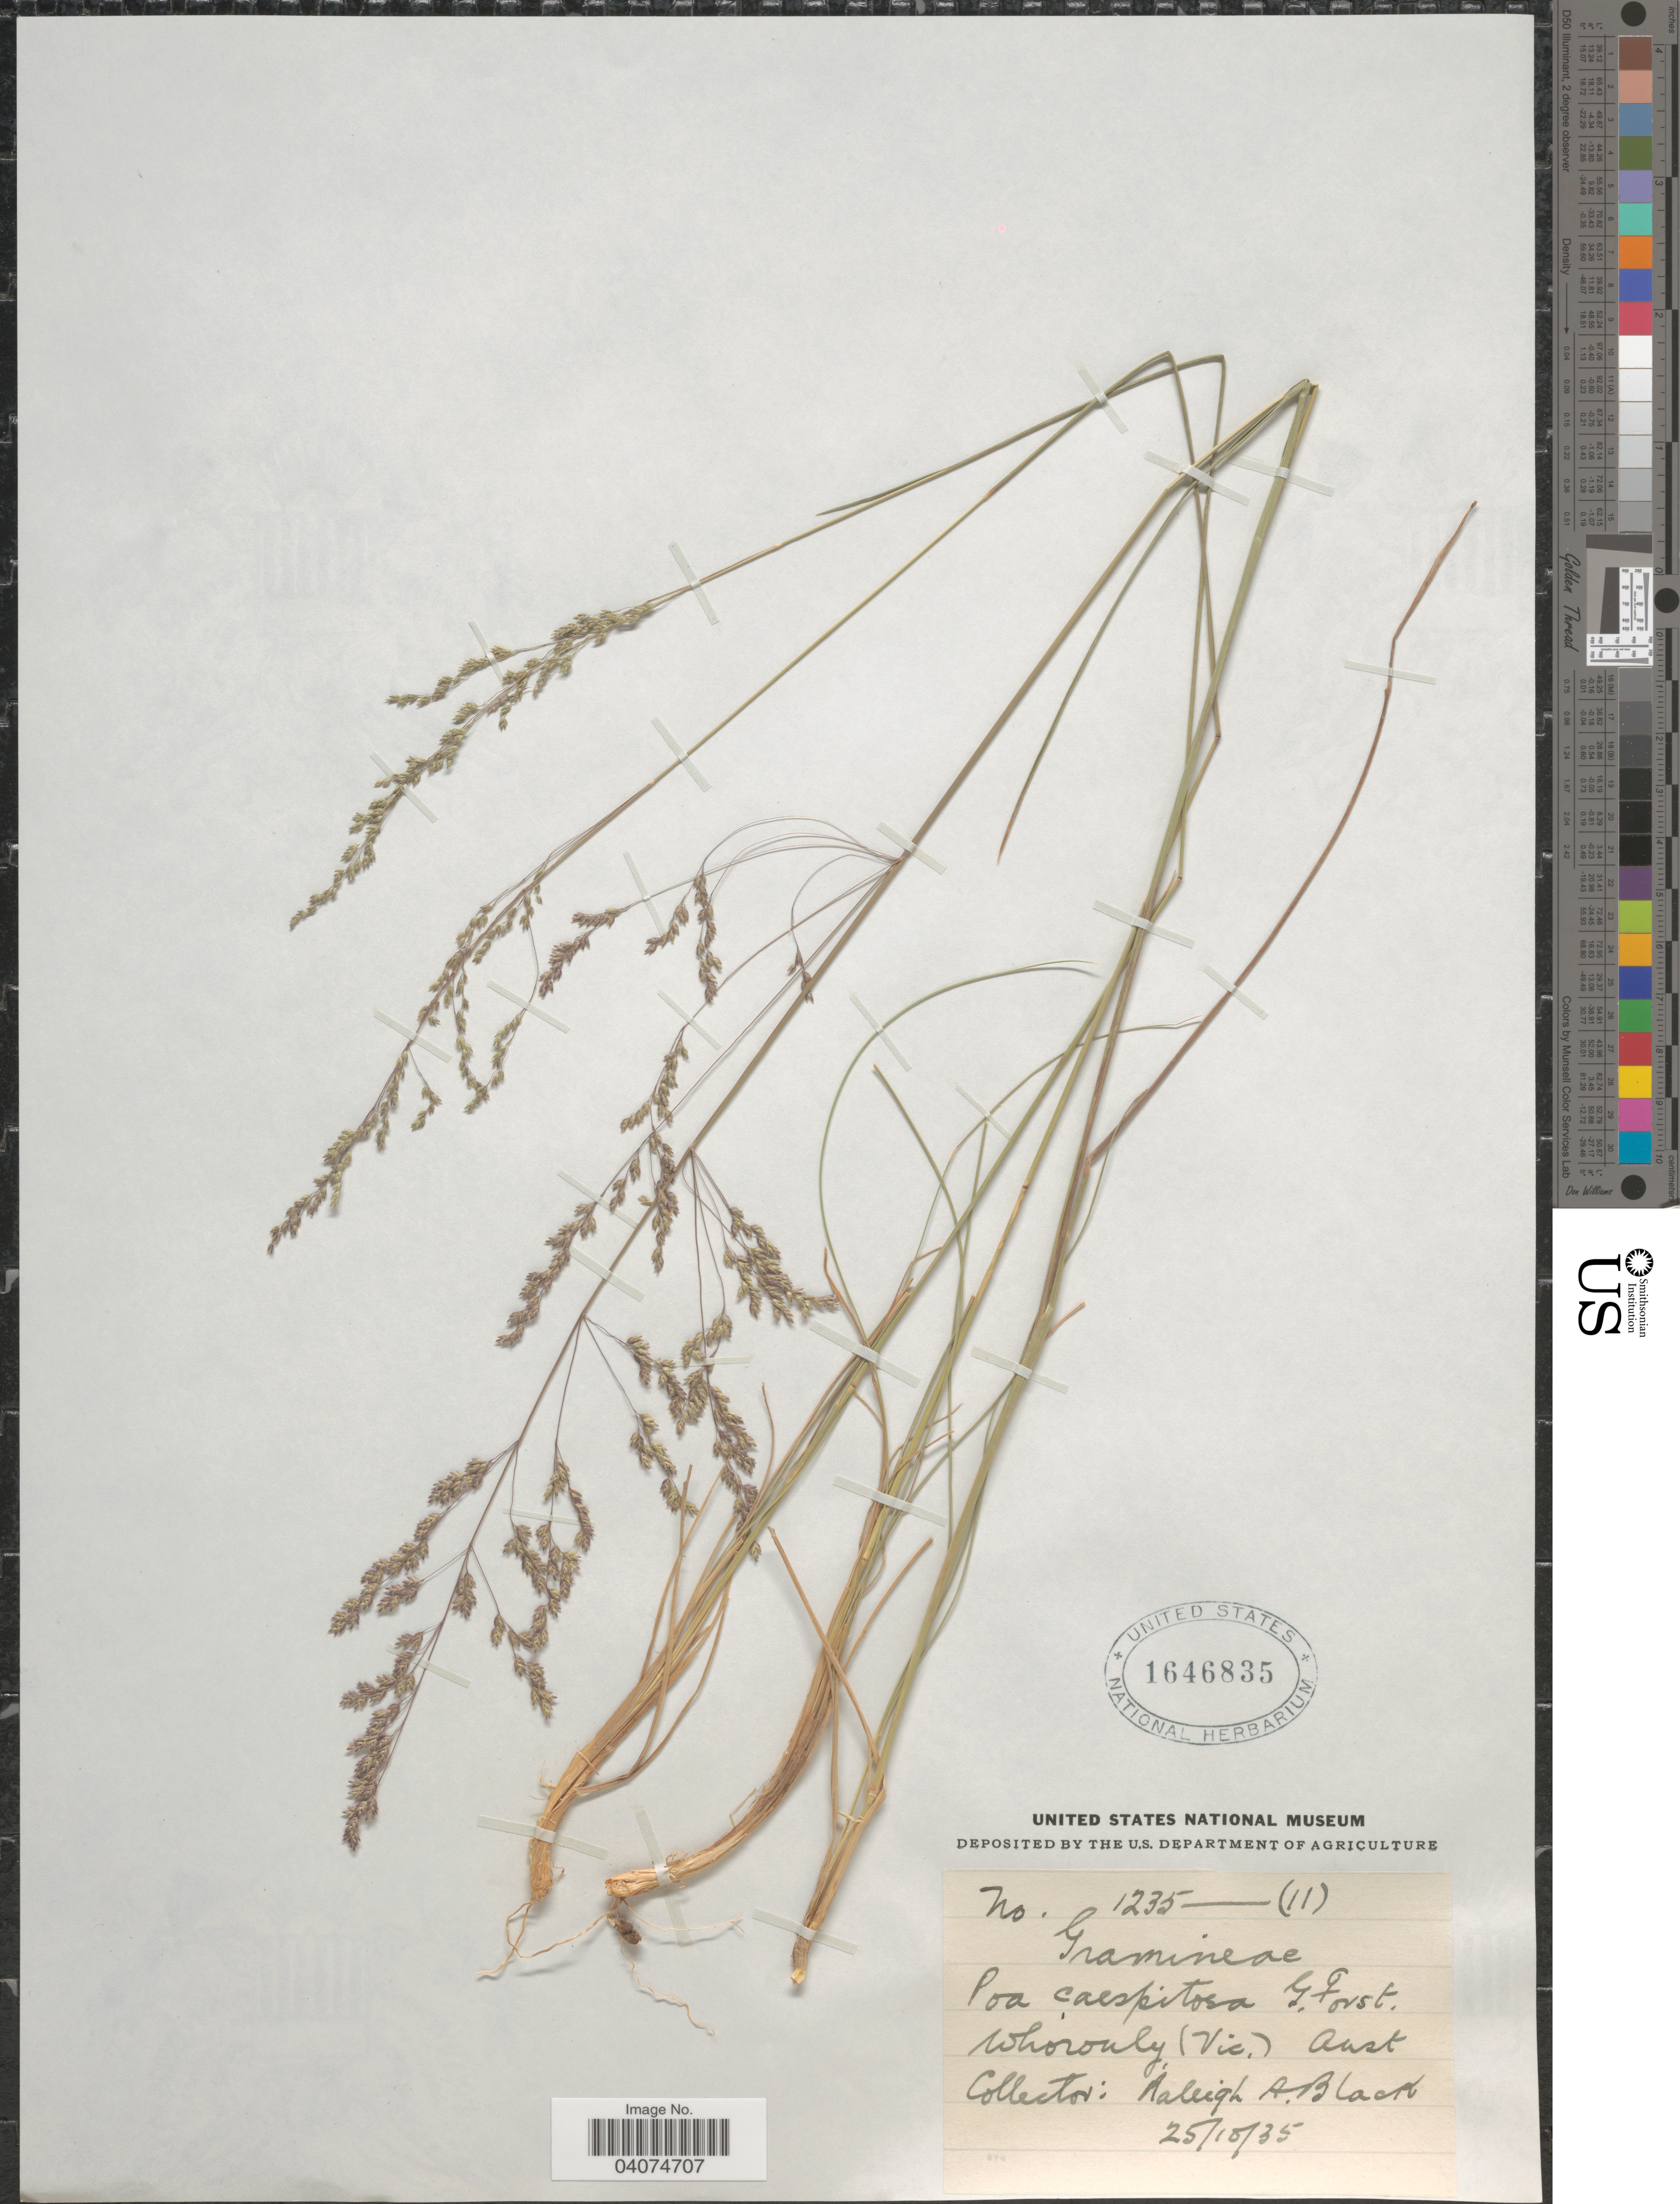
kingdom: Plantae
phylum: Tracheophyta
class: Liliopsida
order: Poales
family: Poaceae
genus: Poa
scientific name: Poa sp.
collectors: R. A. Black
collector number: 1235-(11)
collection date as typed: Transcribed d/m/y: 25/10/35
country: Australia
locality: Whorouly (Vic.)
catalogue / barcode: US 1646835